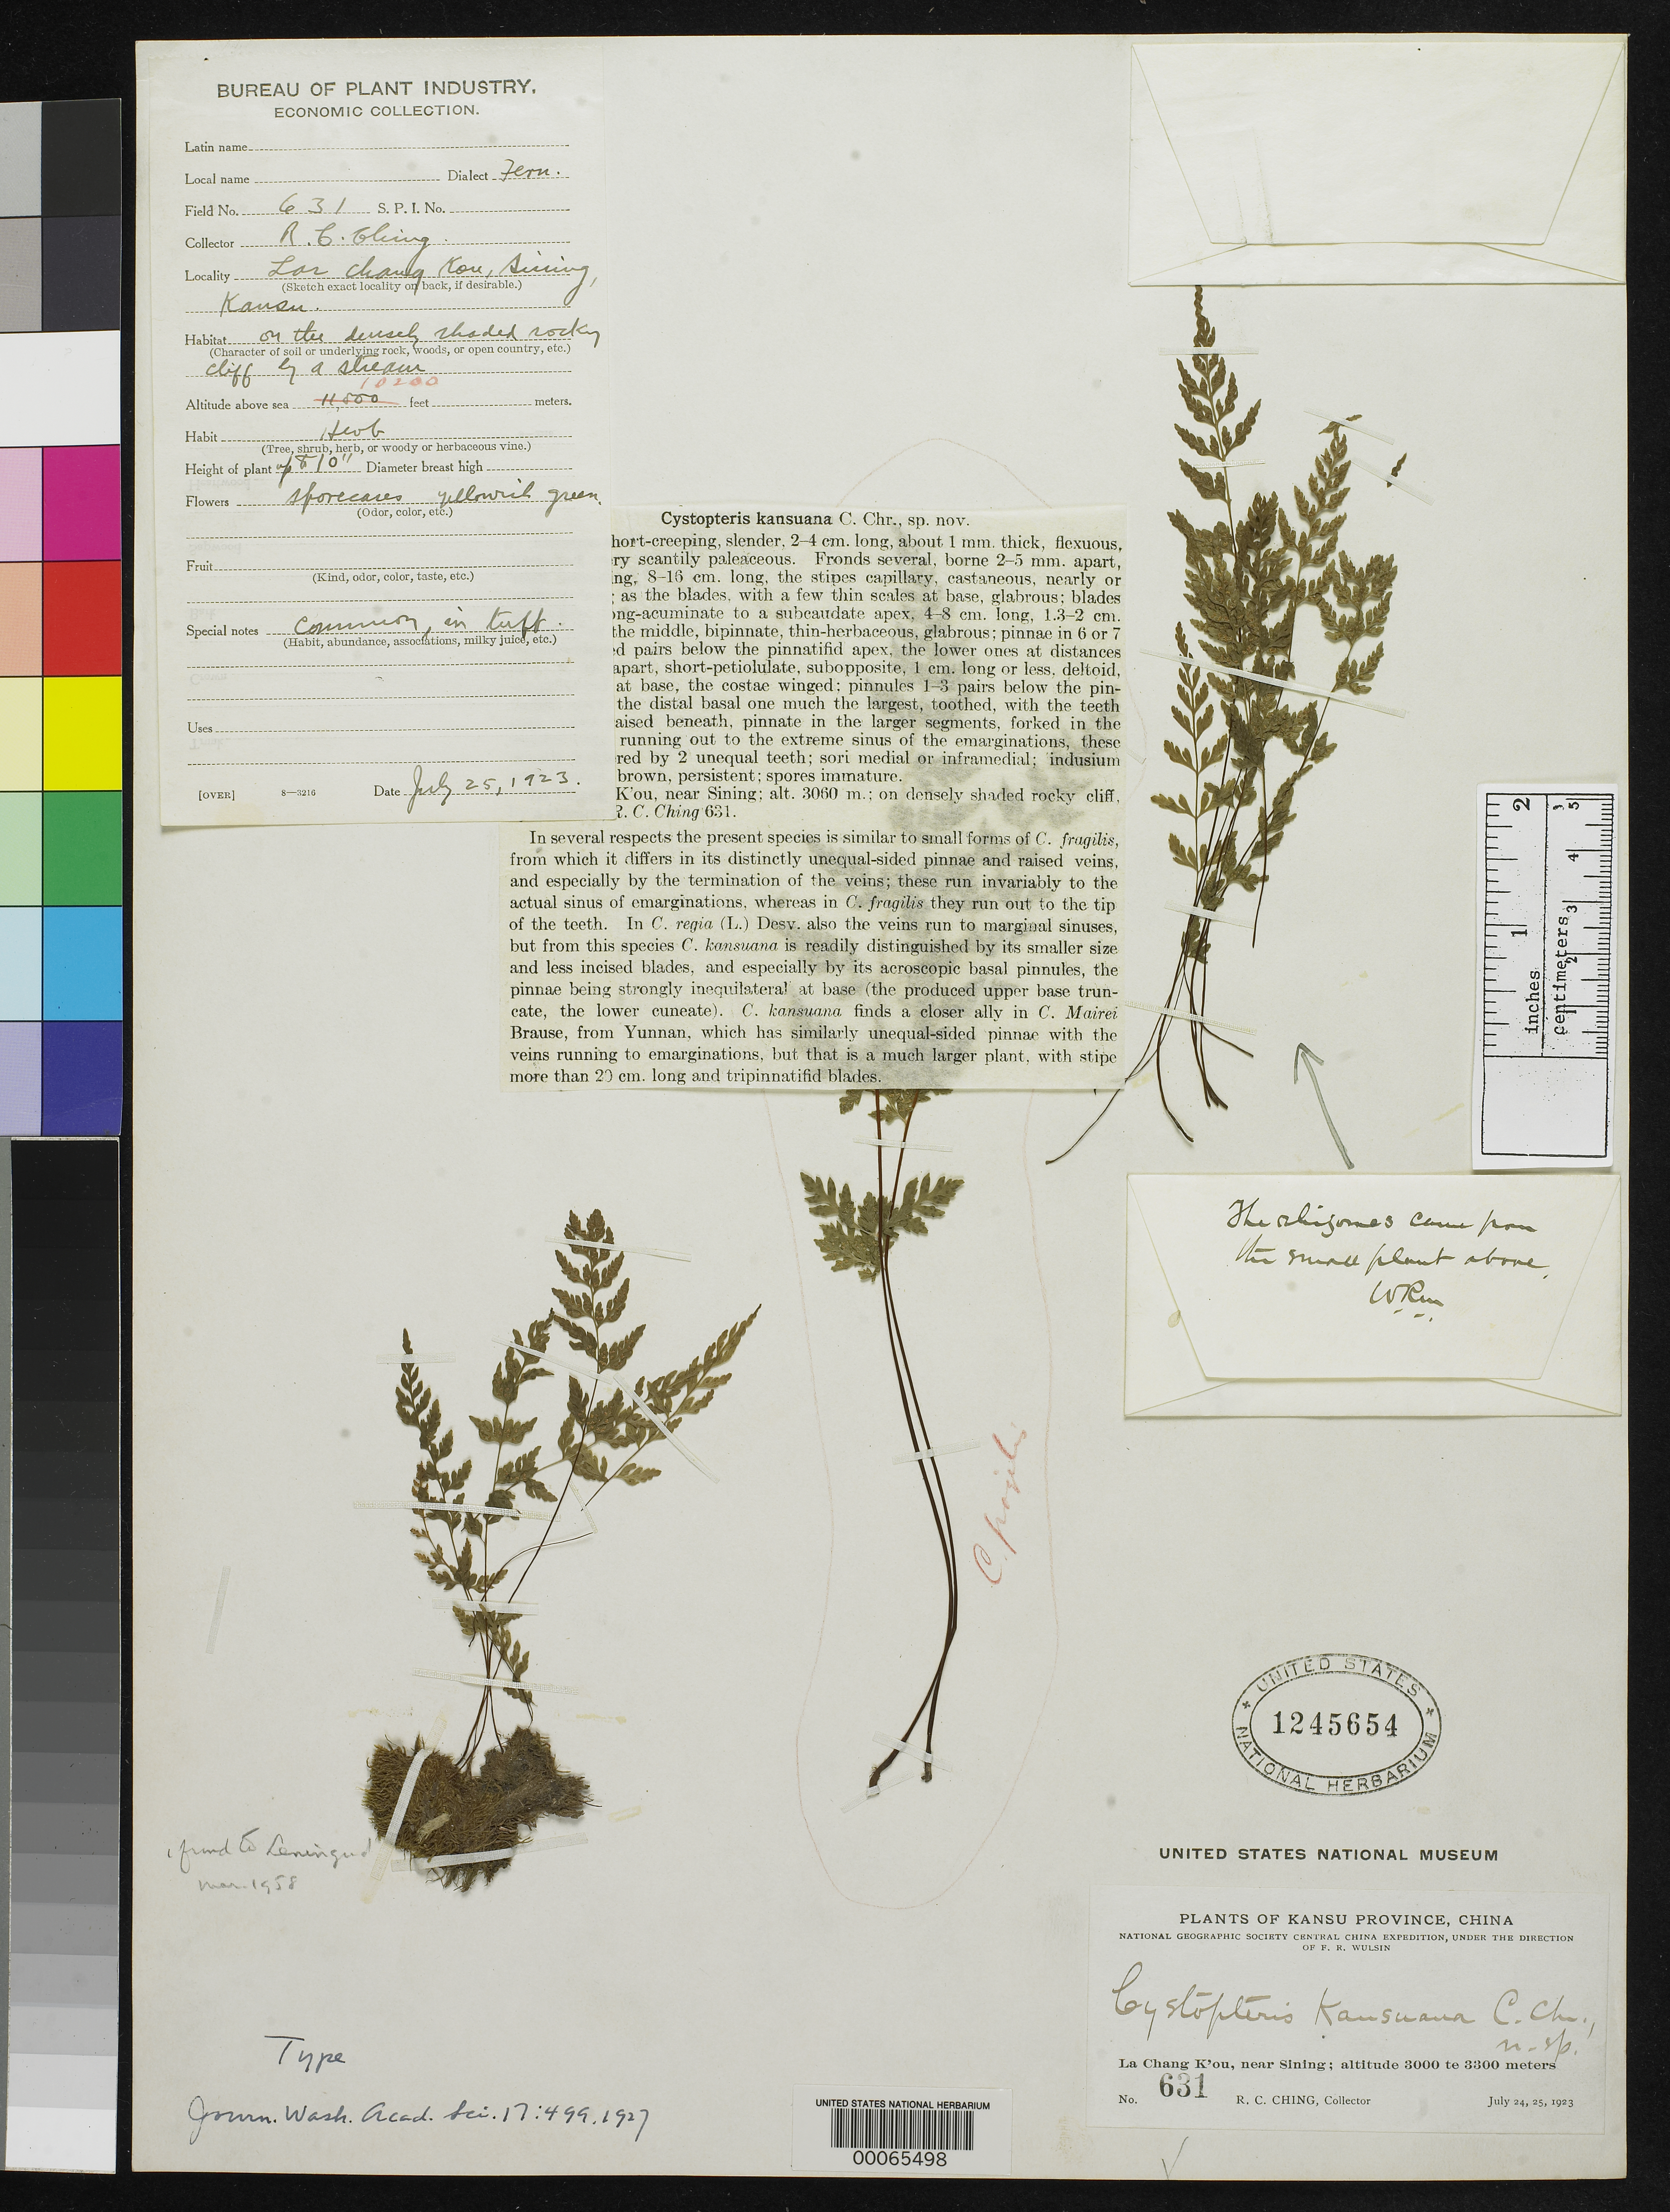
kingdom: Plantae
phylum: Tracheophyta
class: Polypodiopsida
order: Polypodiales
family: Cystopteridaceae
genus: Cystopteris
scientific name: Cystopteris kansuana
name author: C. Chr.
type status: Holotype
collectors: R. C. Ching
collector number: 631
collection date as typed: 24 Jul 1923 to 25 Jul 1923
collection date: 1923-07-24/1923-07-25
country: China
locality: La Chang K'ou, near Sining.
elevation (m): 3000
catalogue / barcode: US 1245654